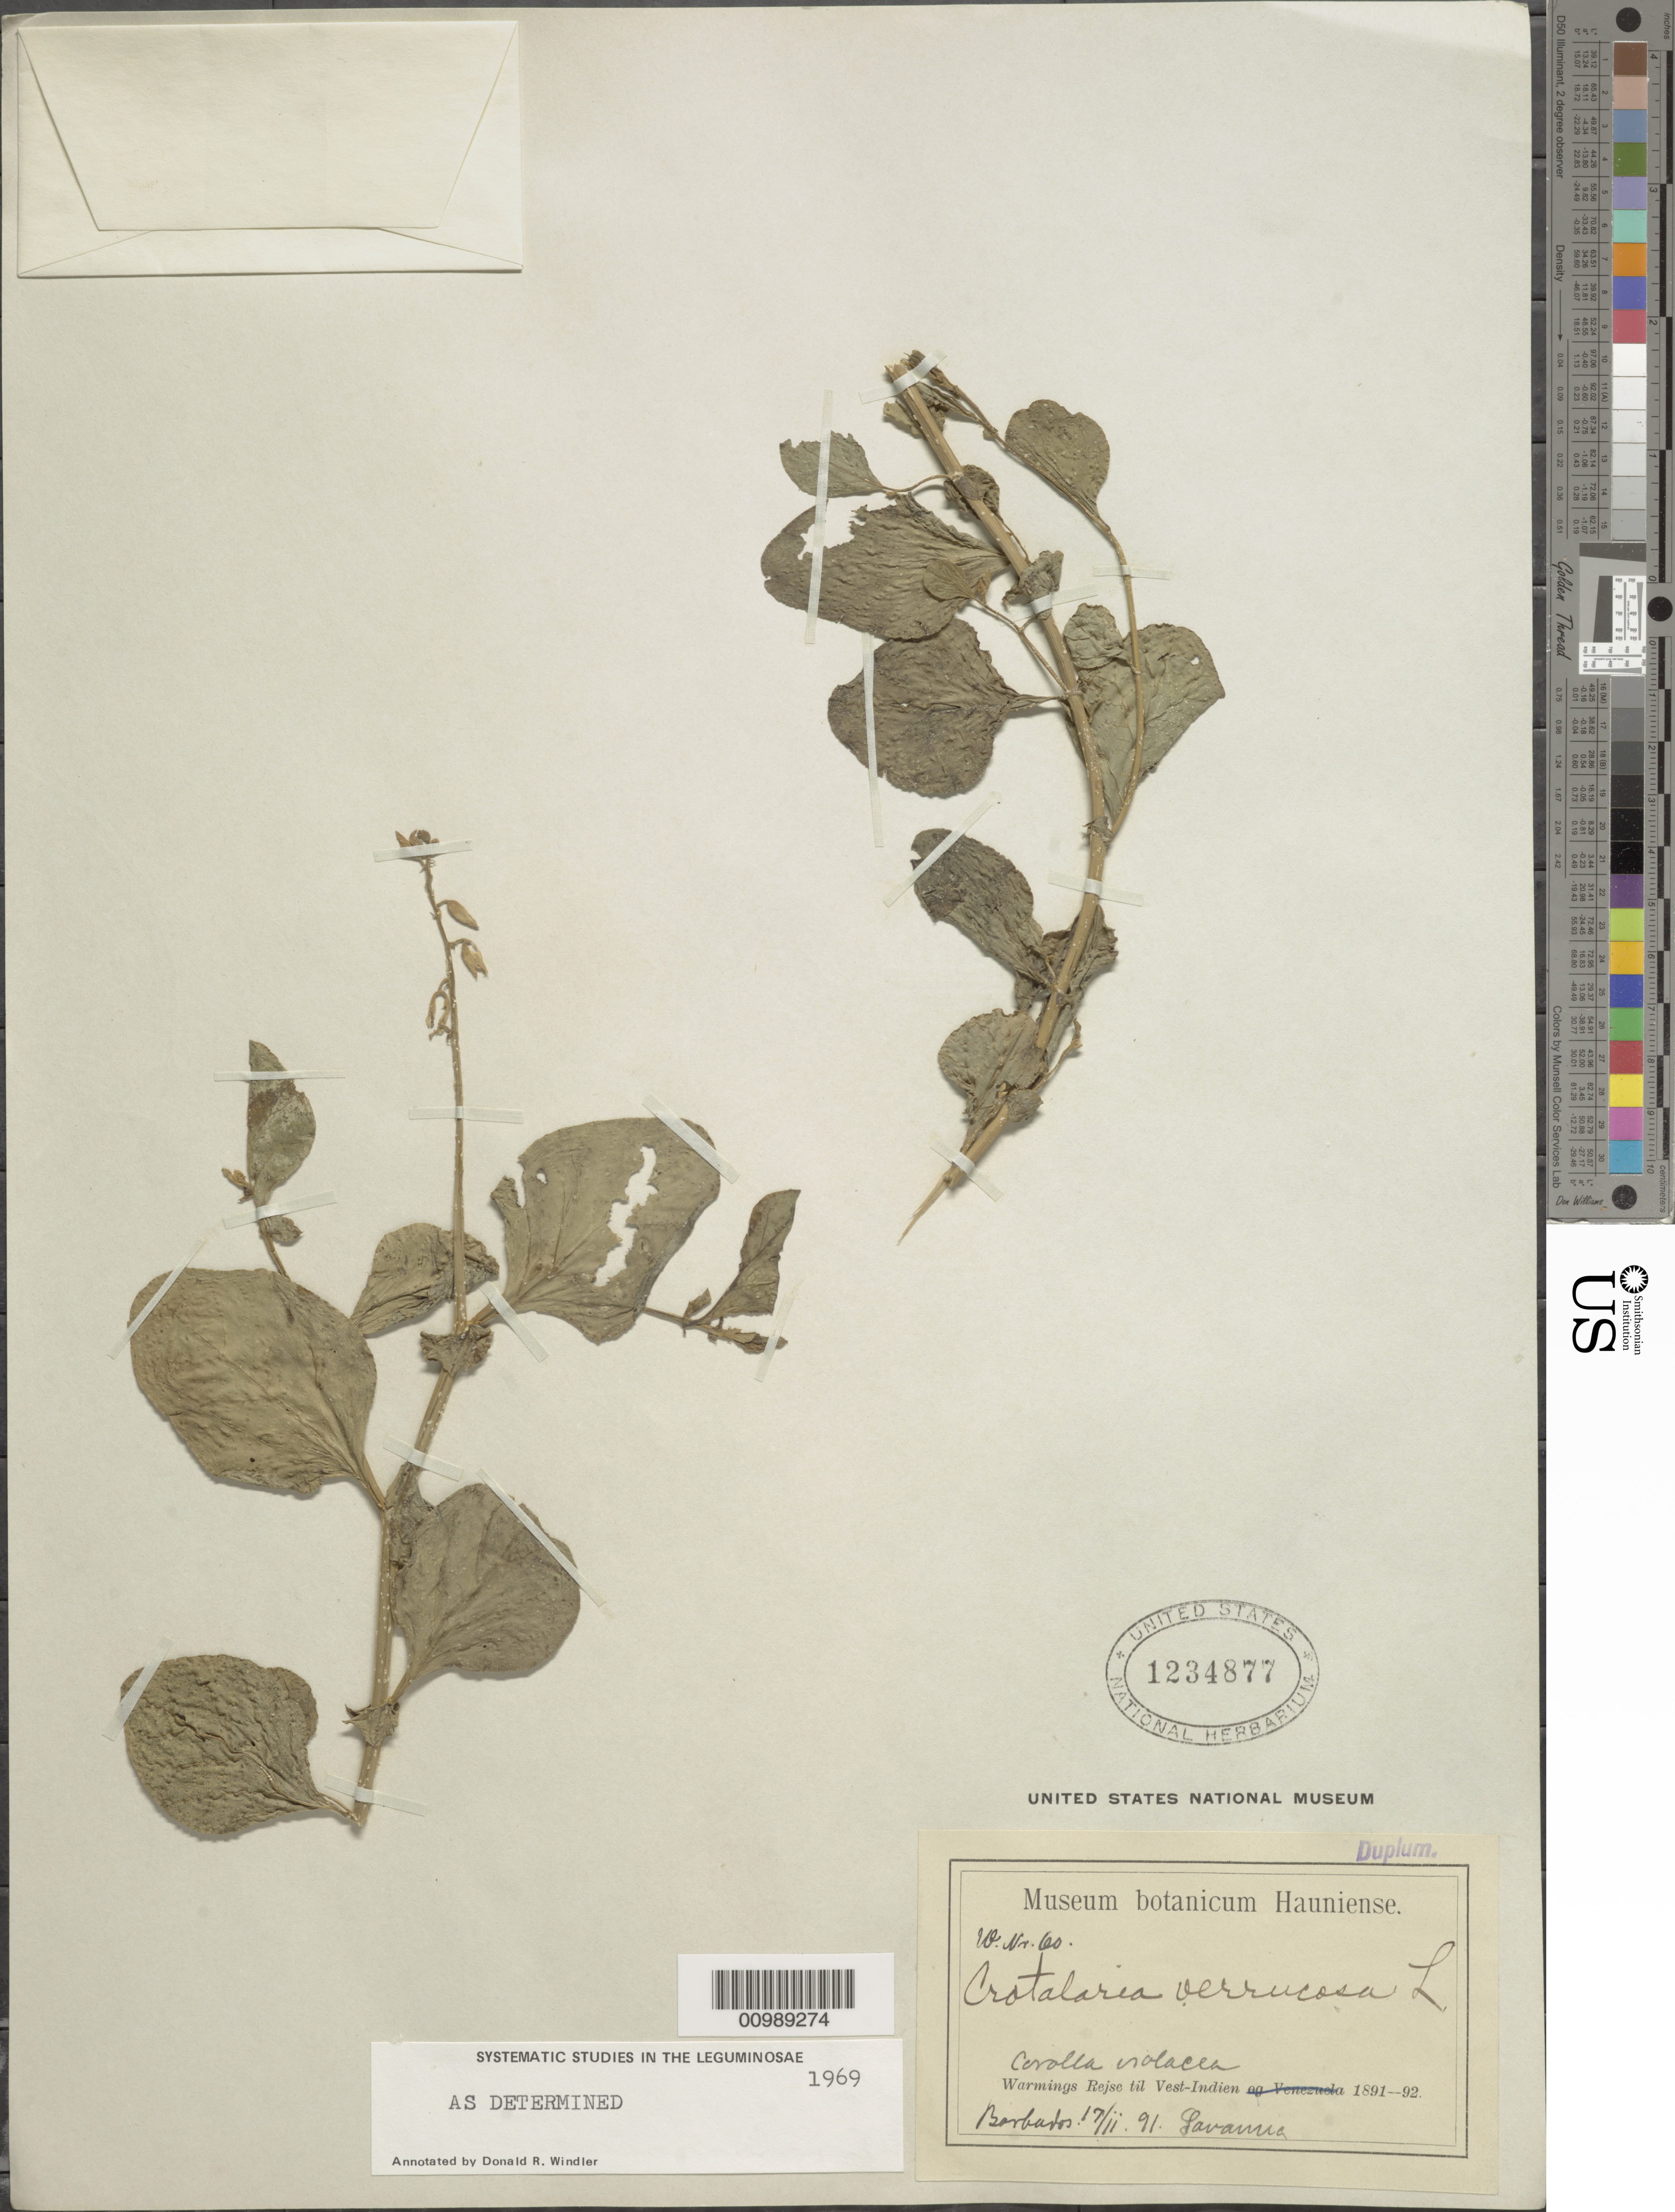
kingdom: Plantae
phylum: Tracheophyta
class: Magnoliopsida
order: Fabales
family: Fabaceae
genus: Crotalaria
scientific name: Crotalaria verrucosa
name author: L.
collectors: ex Mus. Bot. Hauniense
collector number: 60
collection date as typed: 17 Feb 1891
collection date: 1891-02-17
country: Barbados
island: Barbados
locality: Savanna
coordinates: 0 N, 0 E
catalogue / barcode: US 1234877